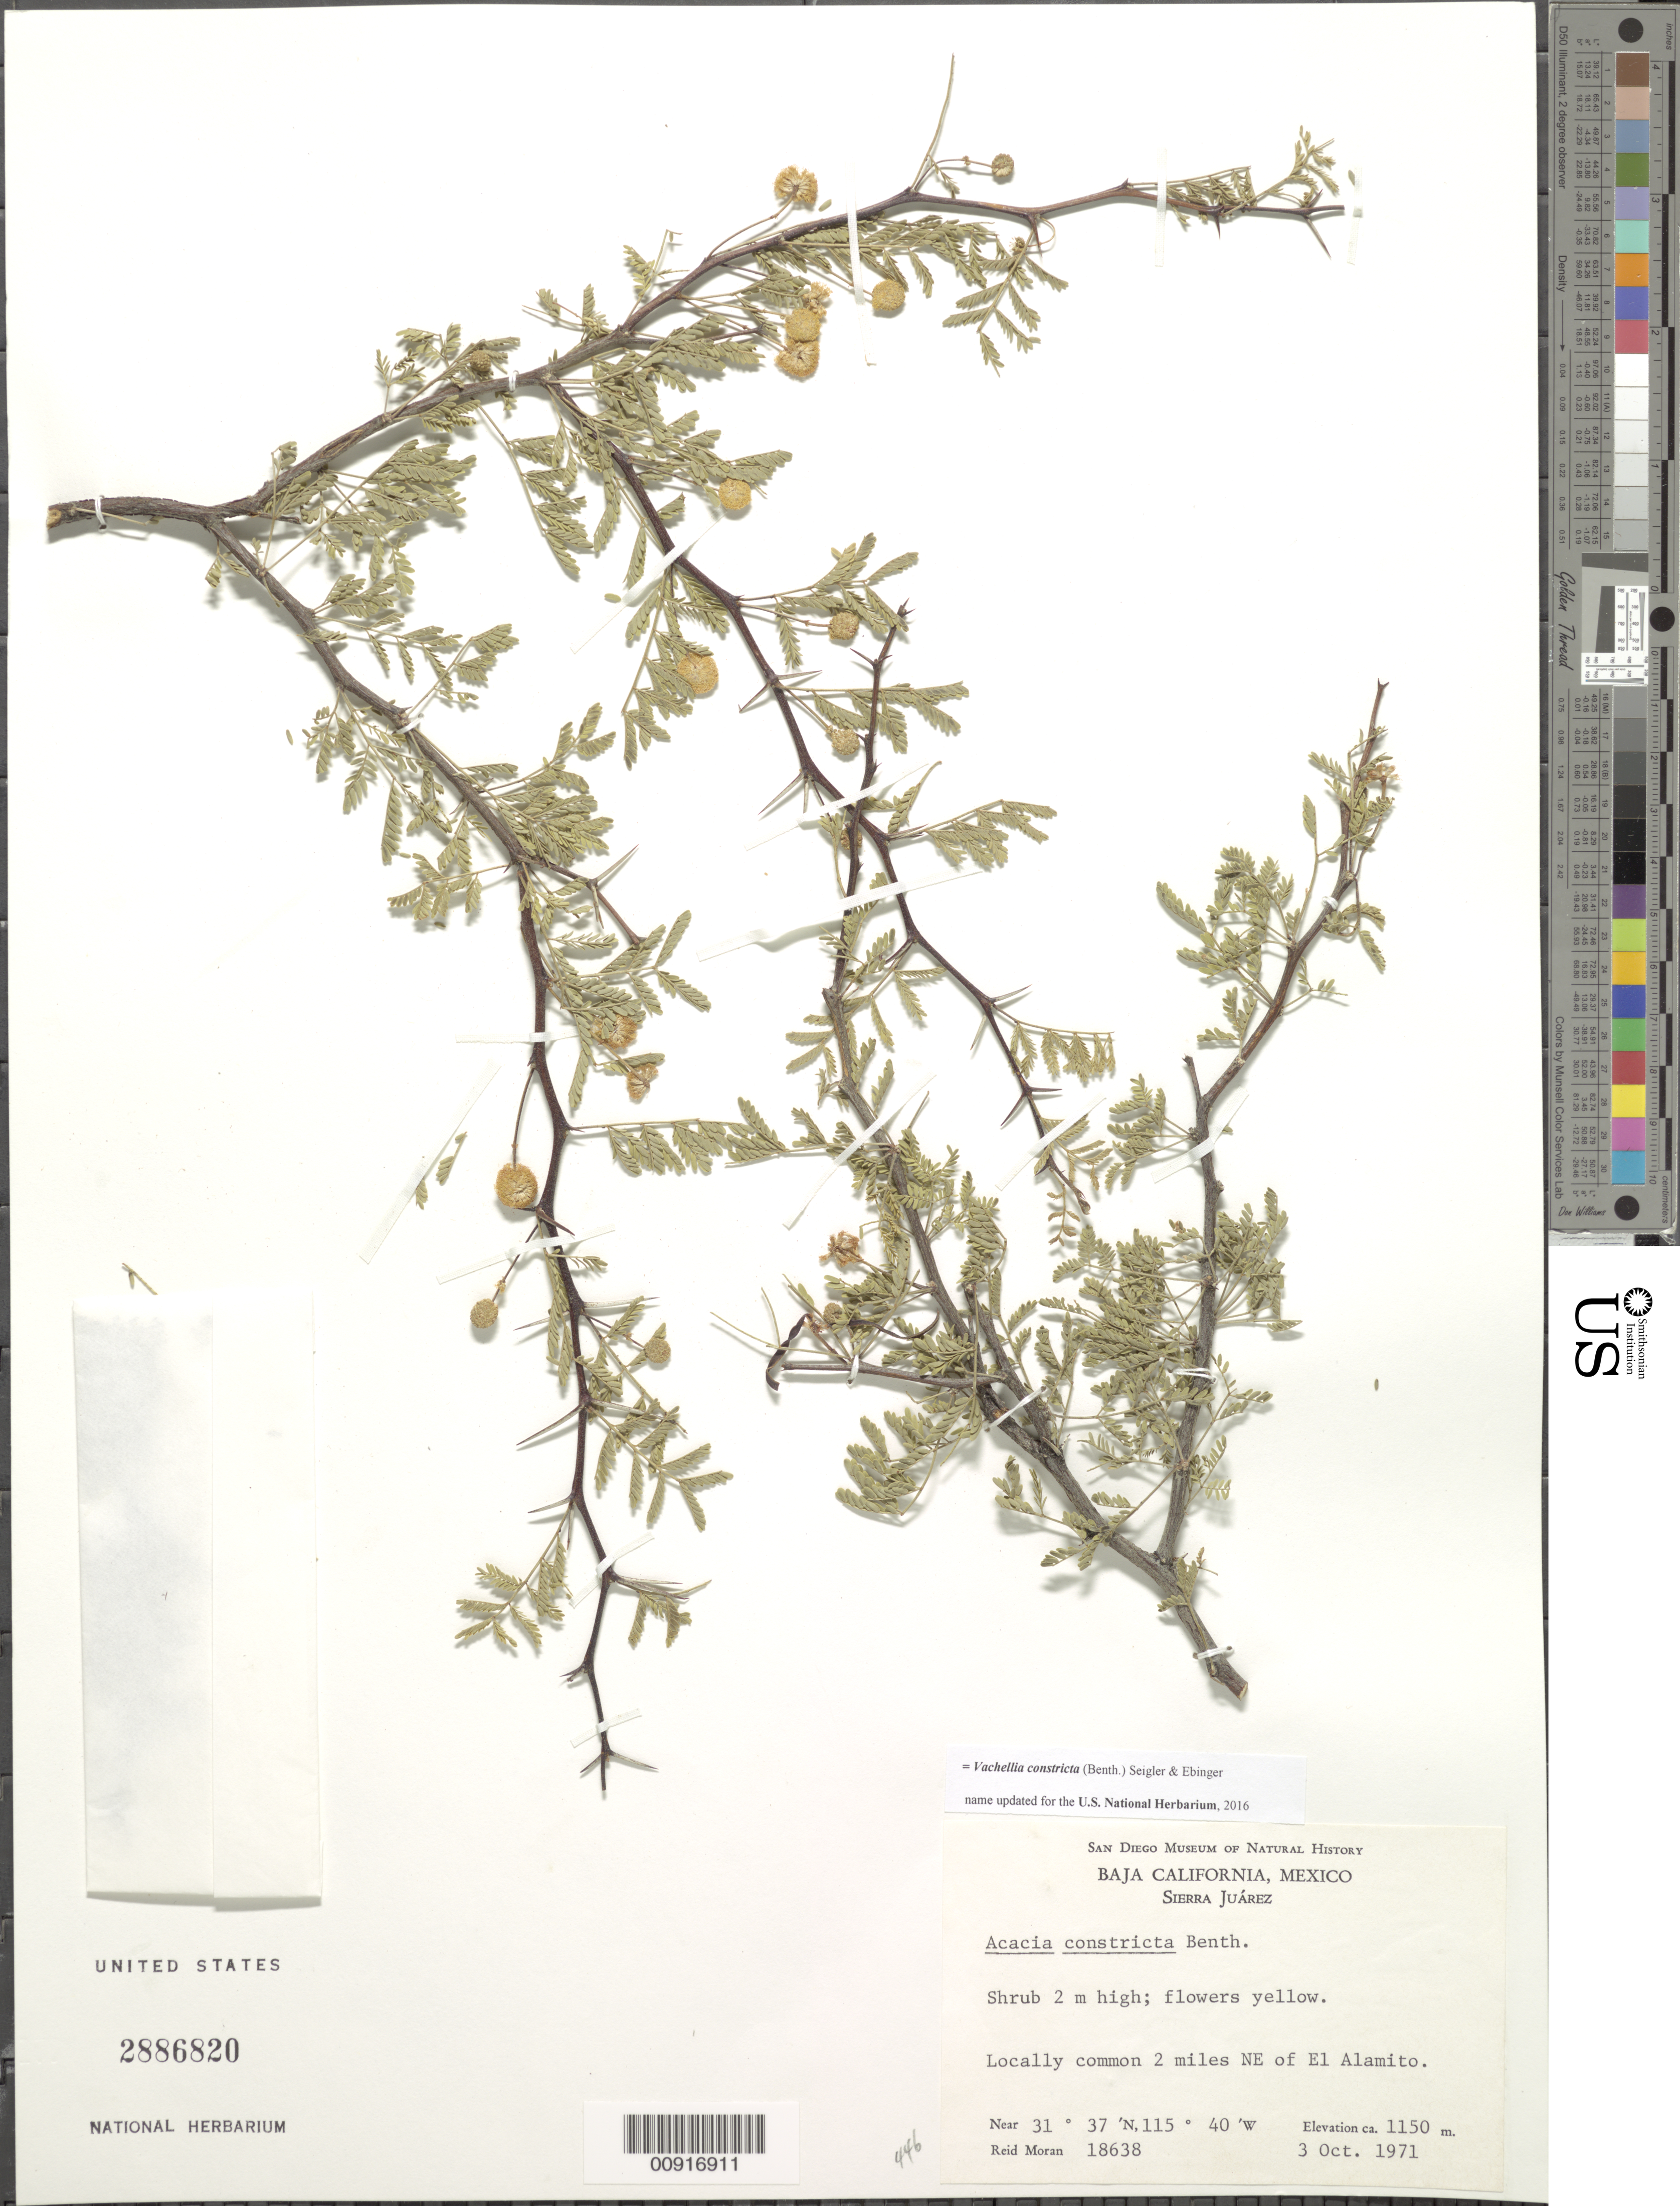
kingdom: Plantae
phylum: Tracheophyta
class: Magnoliopsida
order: Fabales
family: Fabaceae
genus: Vachellia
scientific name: Vachellia constricta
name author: (Benth.) Seigler & Ebinger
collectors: R. V. Moran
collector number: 18638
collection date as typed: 03 Oct 1971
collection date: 1971-10-03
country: Mexico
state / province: Baja California Norte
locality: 2 miles NE of El Alamito. Sierra Juárez, Baja California.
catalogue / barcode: US 2886820